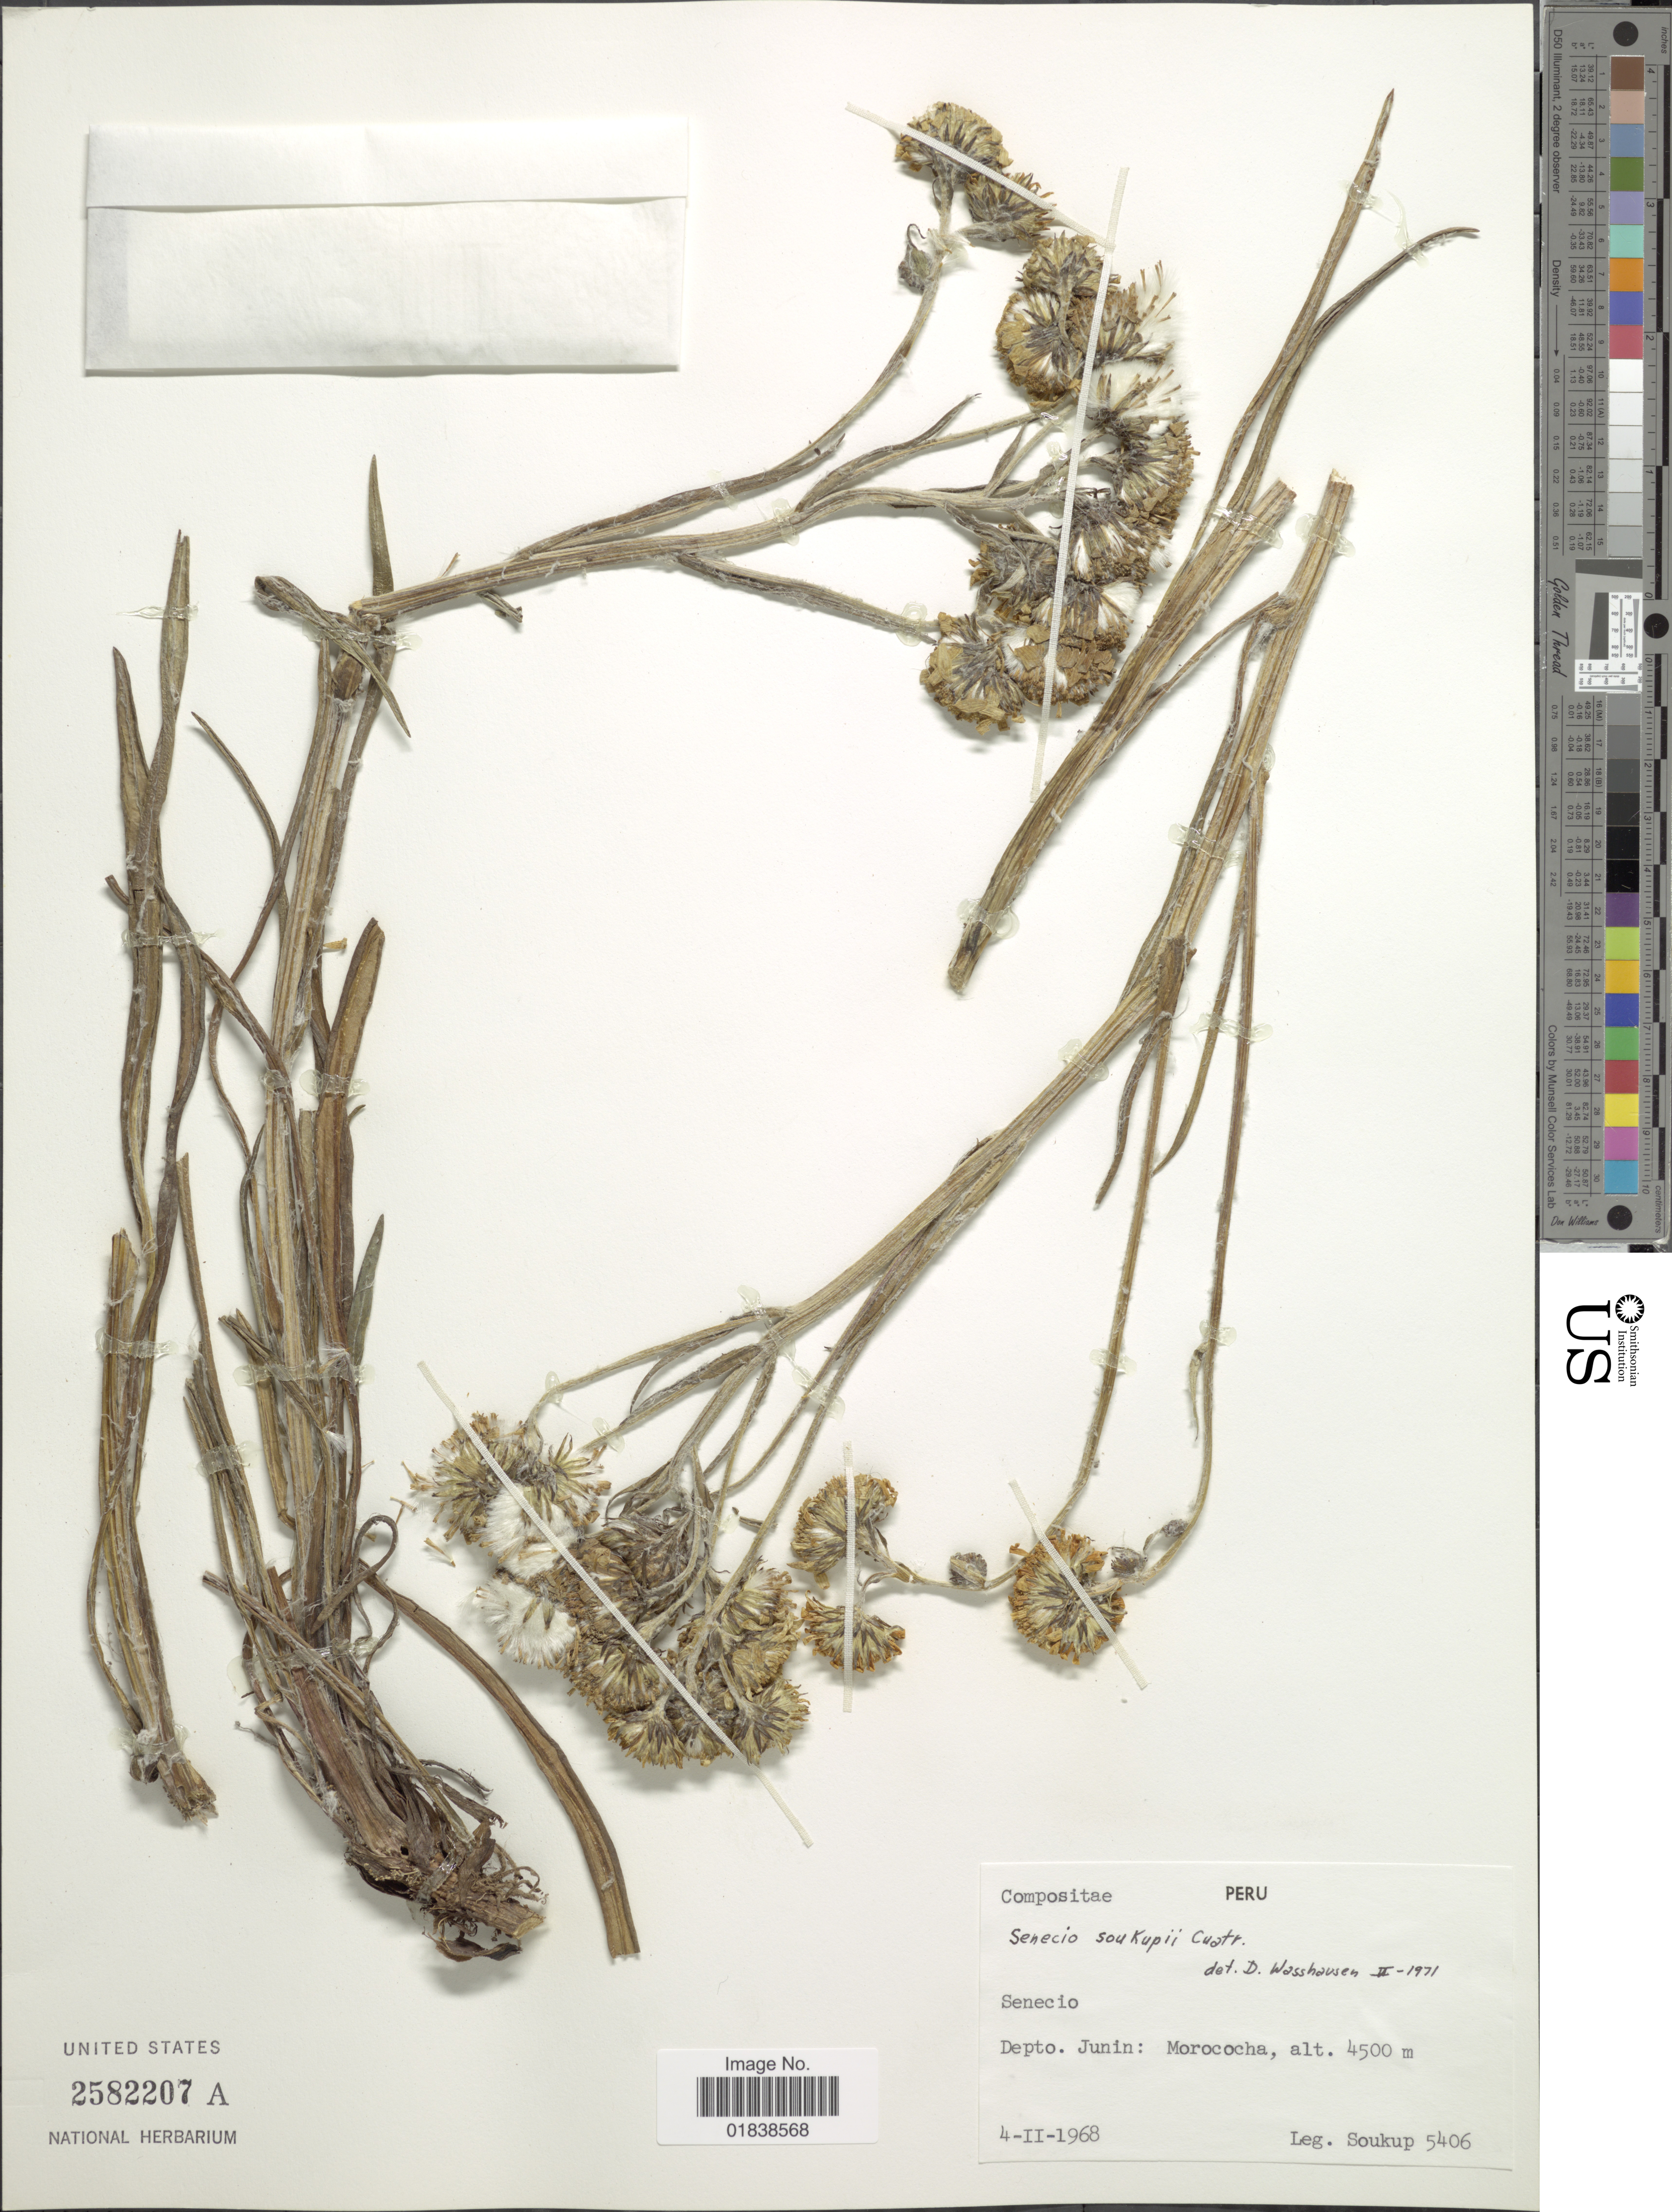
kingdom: Plantae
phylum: Tracheophyta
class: Magnoliopsida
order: Asterales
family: Asteraceae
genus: Senecio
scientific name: Senecio soukupii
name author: Cuatrec.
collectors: -- Soukup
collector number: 5406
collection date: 1968-02-04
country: Peru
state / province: Junín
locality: Morococha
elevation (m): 4500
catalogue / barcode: US 2582207A